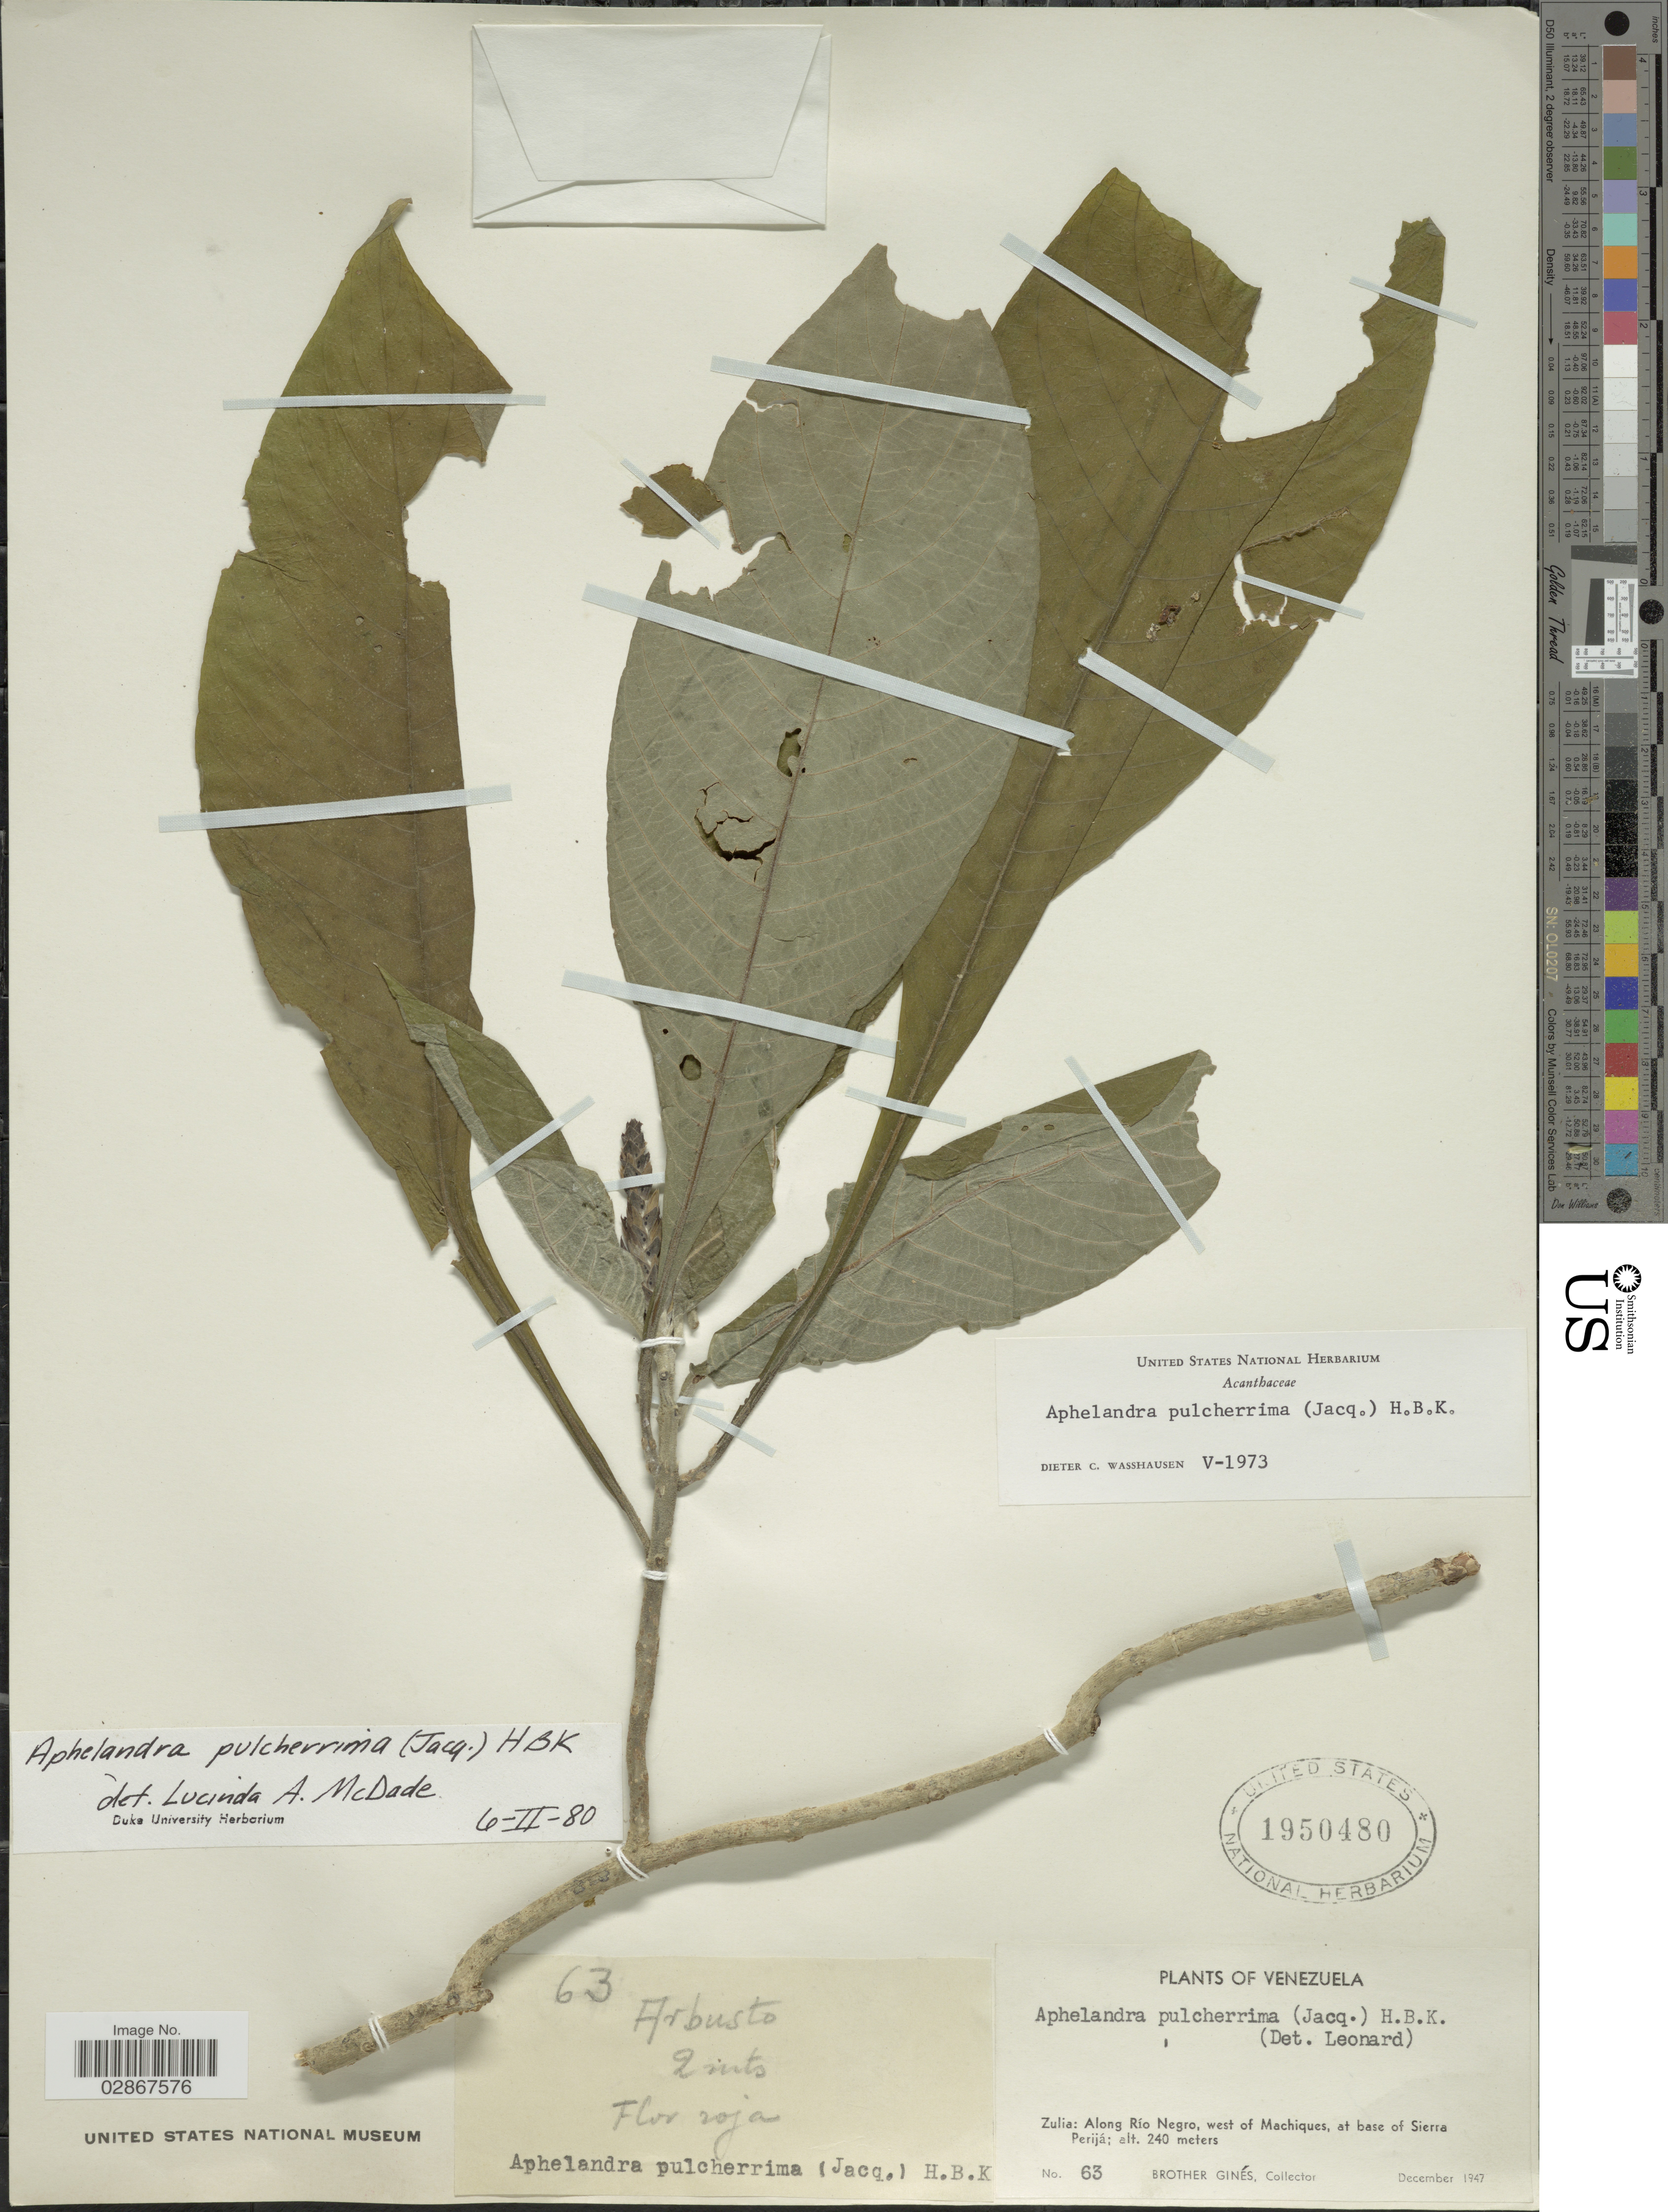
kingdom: Plantae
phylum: Tracheophyta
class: Magnoliopsida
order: Lamiales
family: Acanthaceae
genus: Aphelandra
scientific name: Aphelandra pulcherrima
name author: (Jacq.) Kunth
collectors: Bro. Gines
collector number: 63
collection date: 1947-12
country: Venezuela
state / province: Zulia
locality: Along Río Negro, west of Machiques, at base of Sierra Perijá.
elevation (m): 240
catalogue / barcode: US 1950480